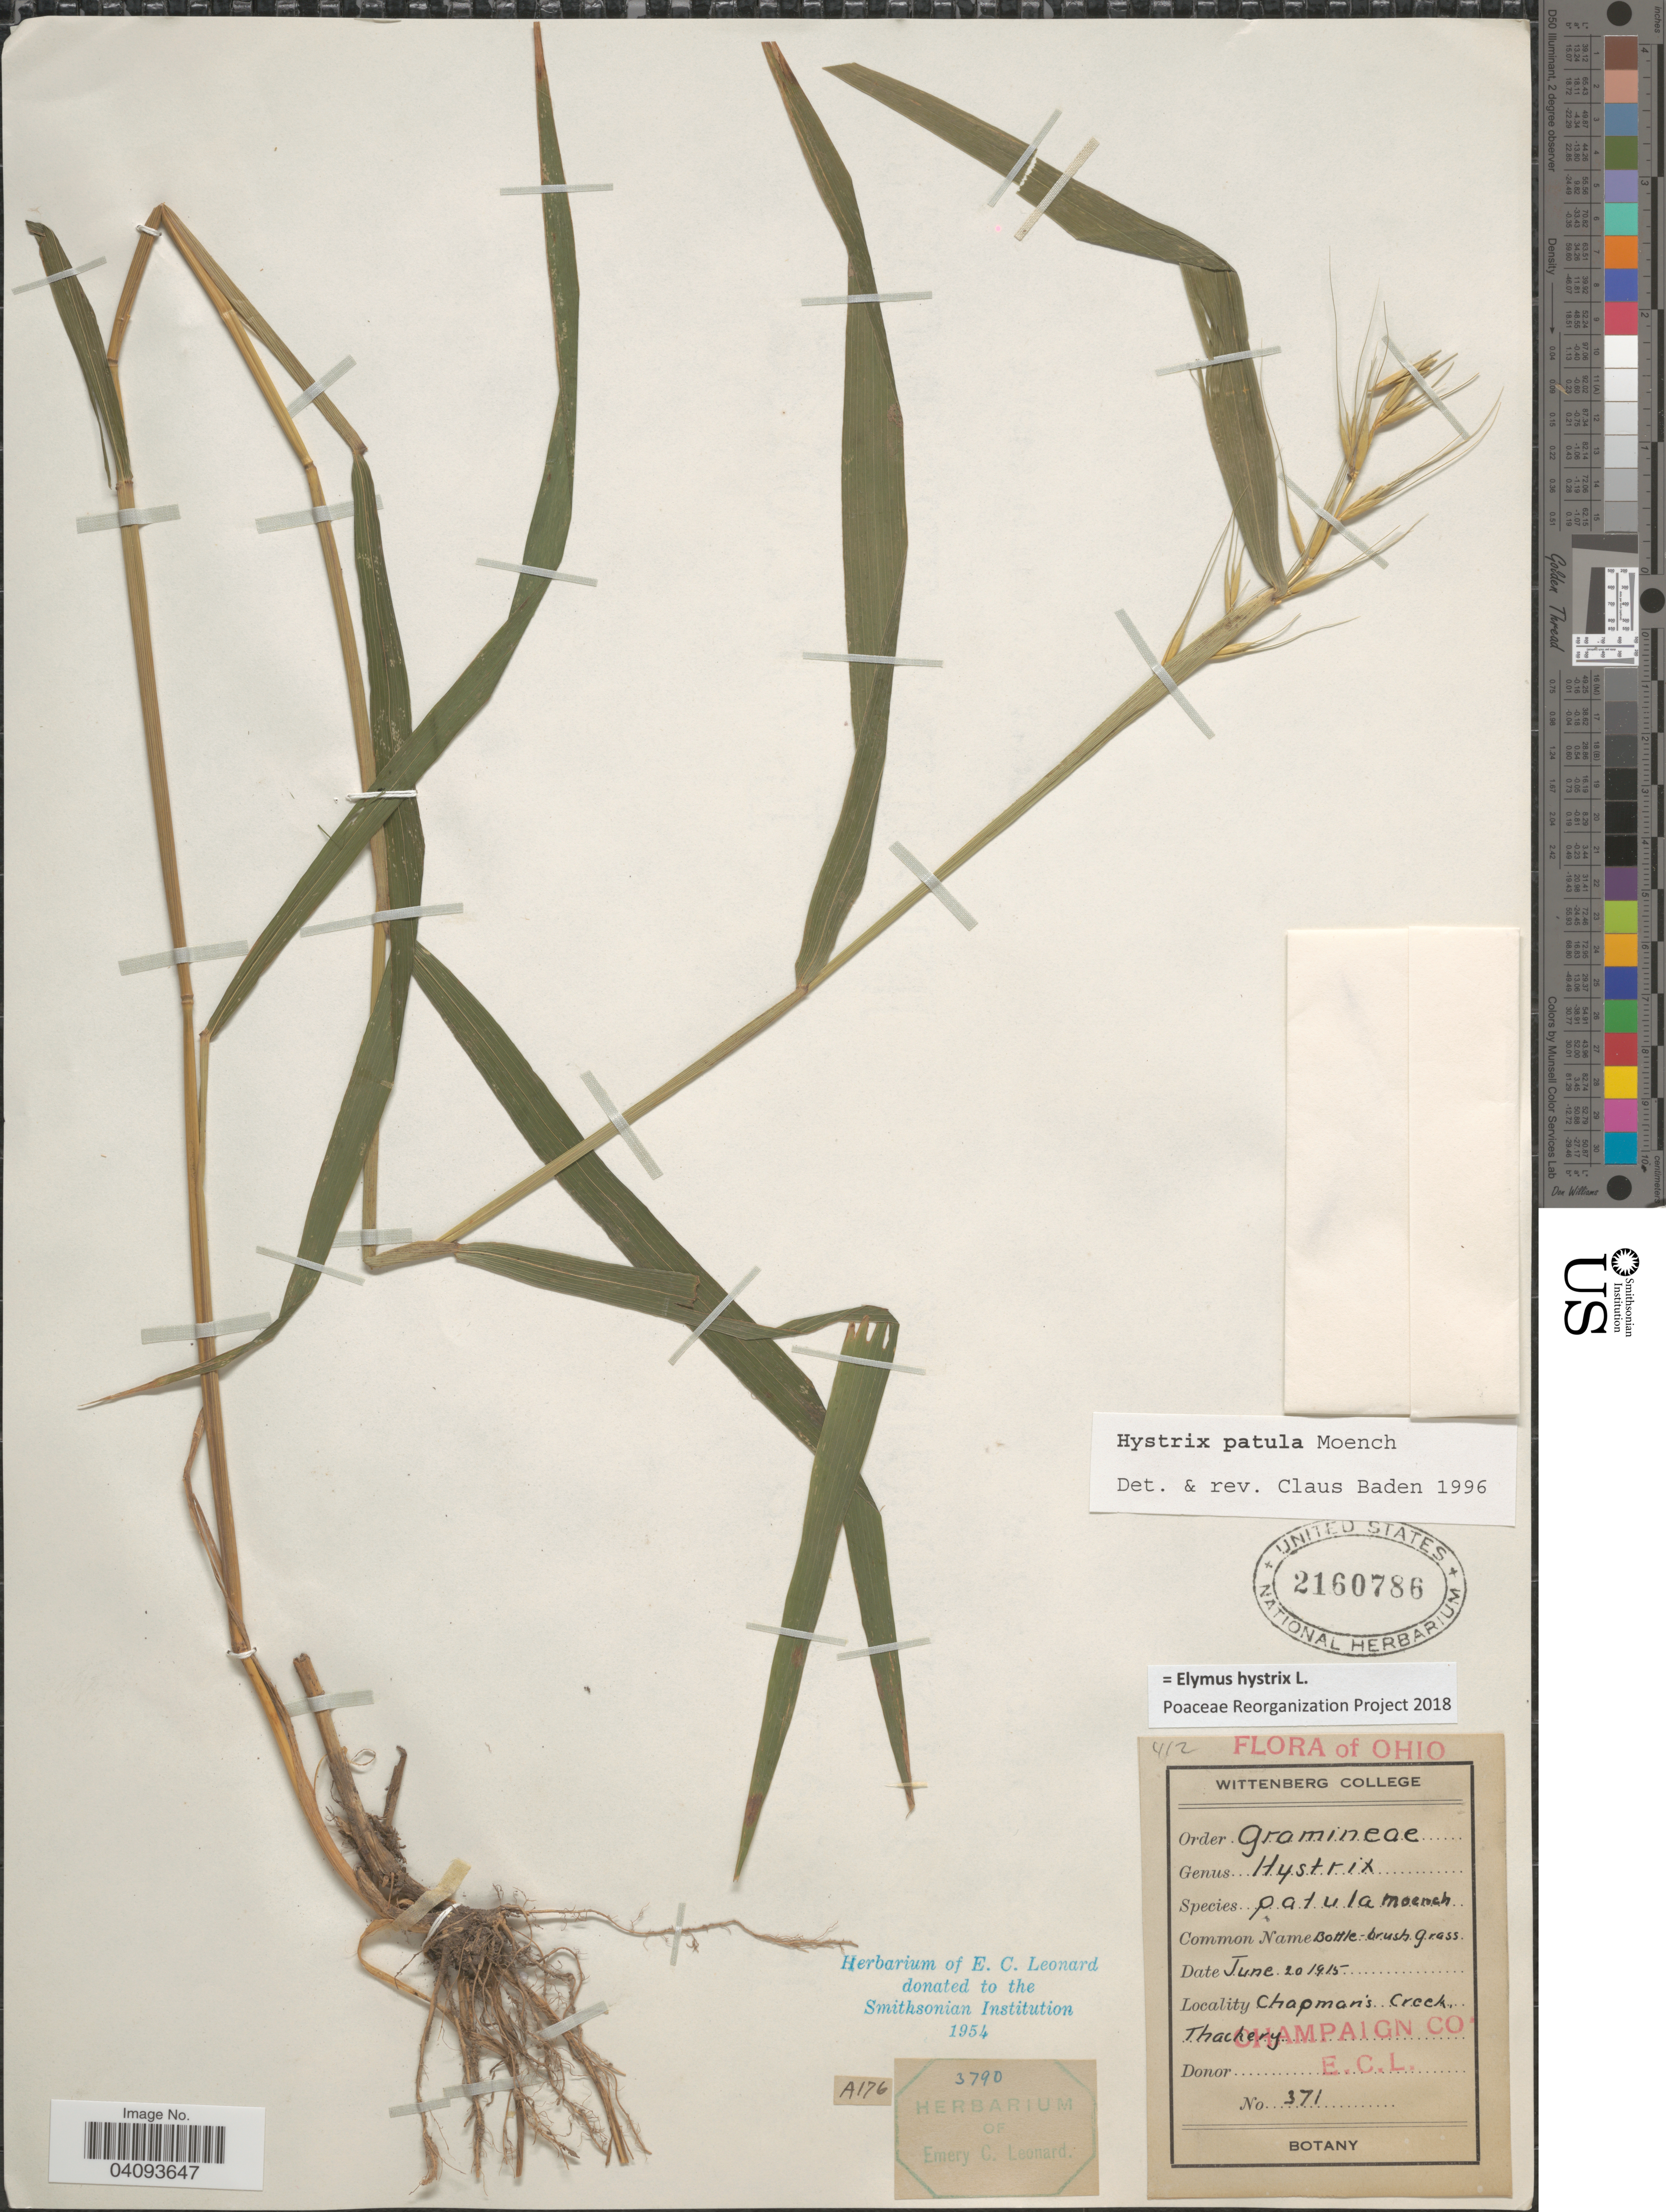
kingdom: Plantae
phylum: Tracheophyta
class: Liliopsida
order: Poales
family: Poaceae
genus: Elymus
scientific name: Elymus hystrix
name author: L.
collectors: E. C. Leonard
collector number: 371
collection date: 1915-06-20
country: United States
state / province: Ohio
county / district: Champaign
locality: Chapman's Creek, Thackery.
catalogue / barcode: US 2160786